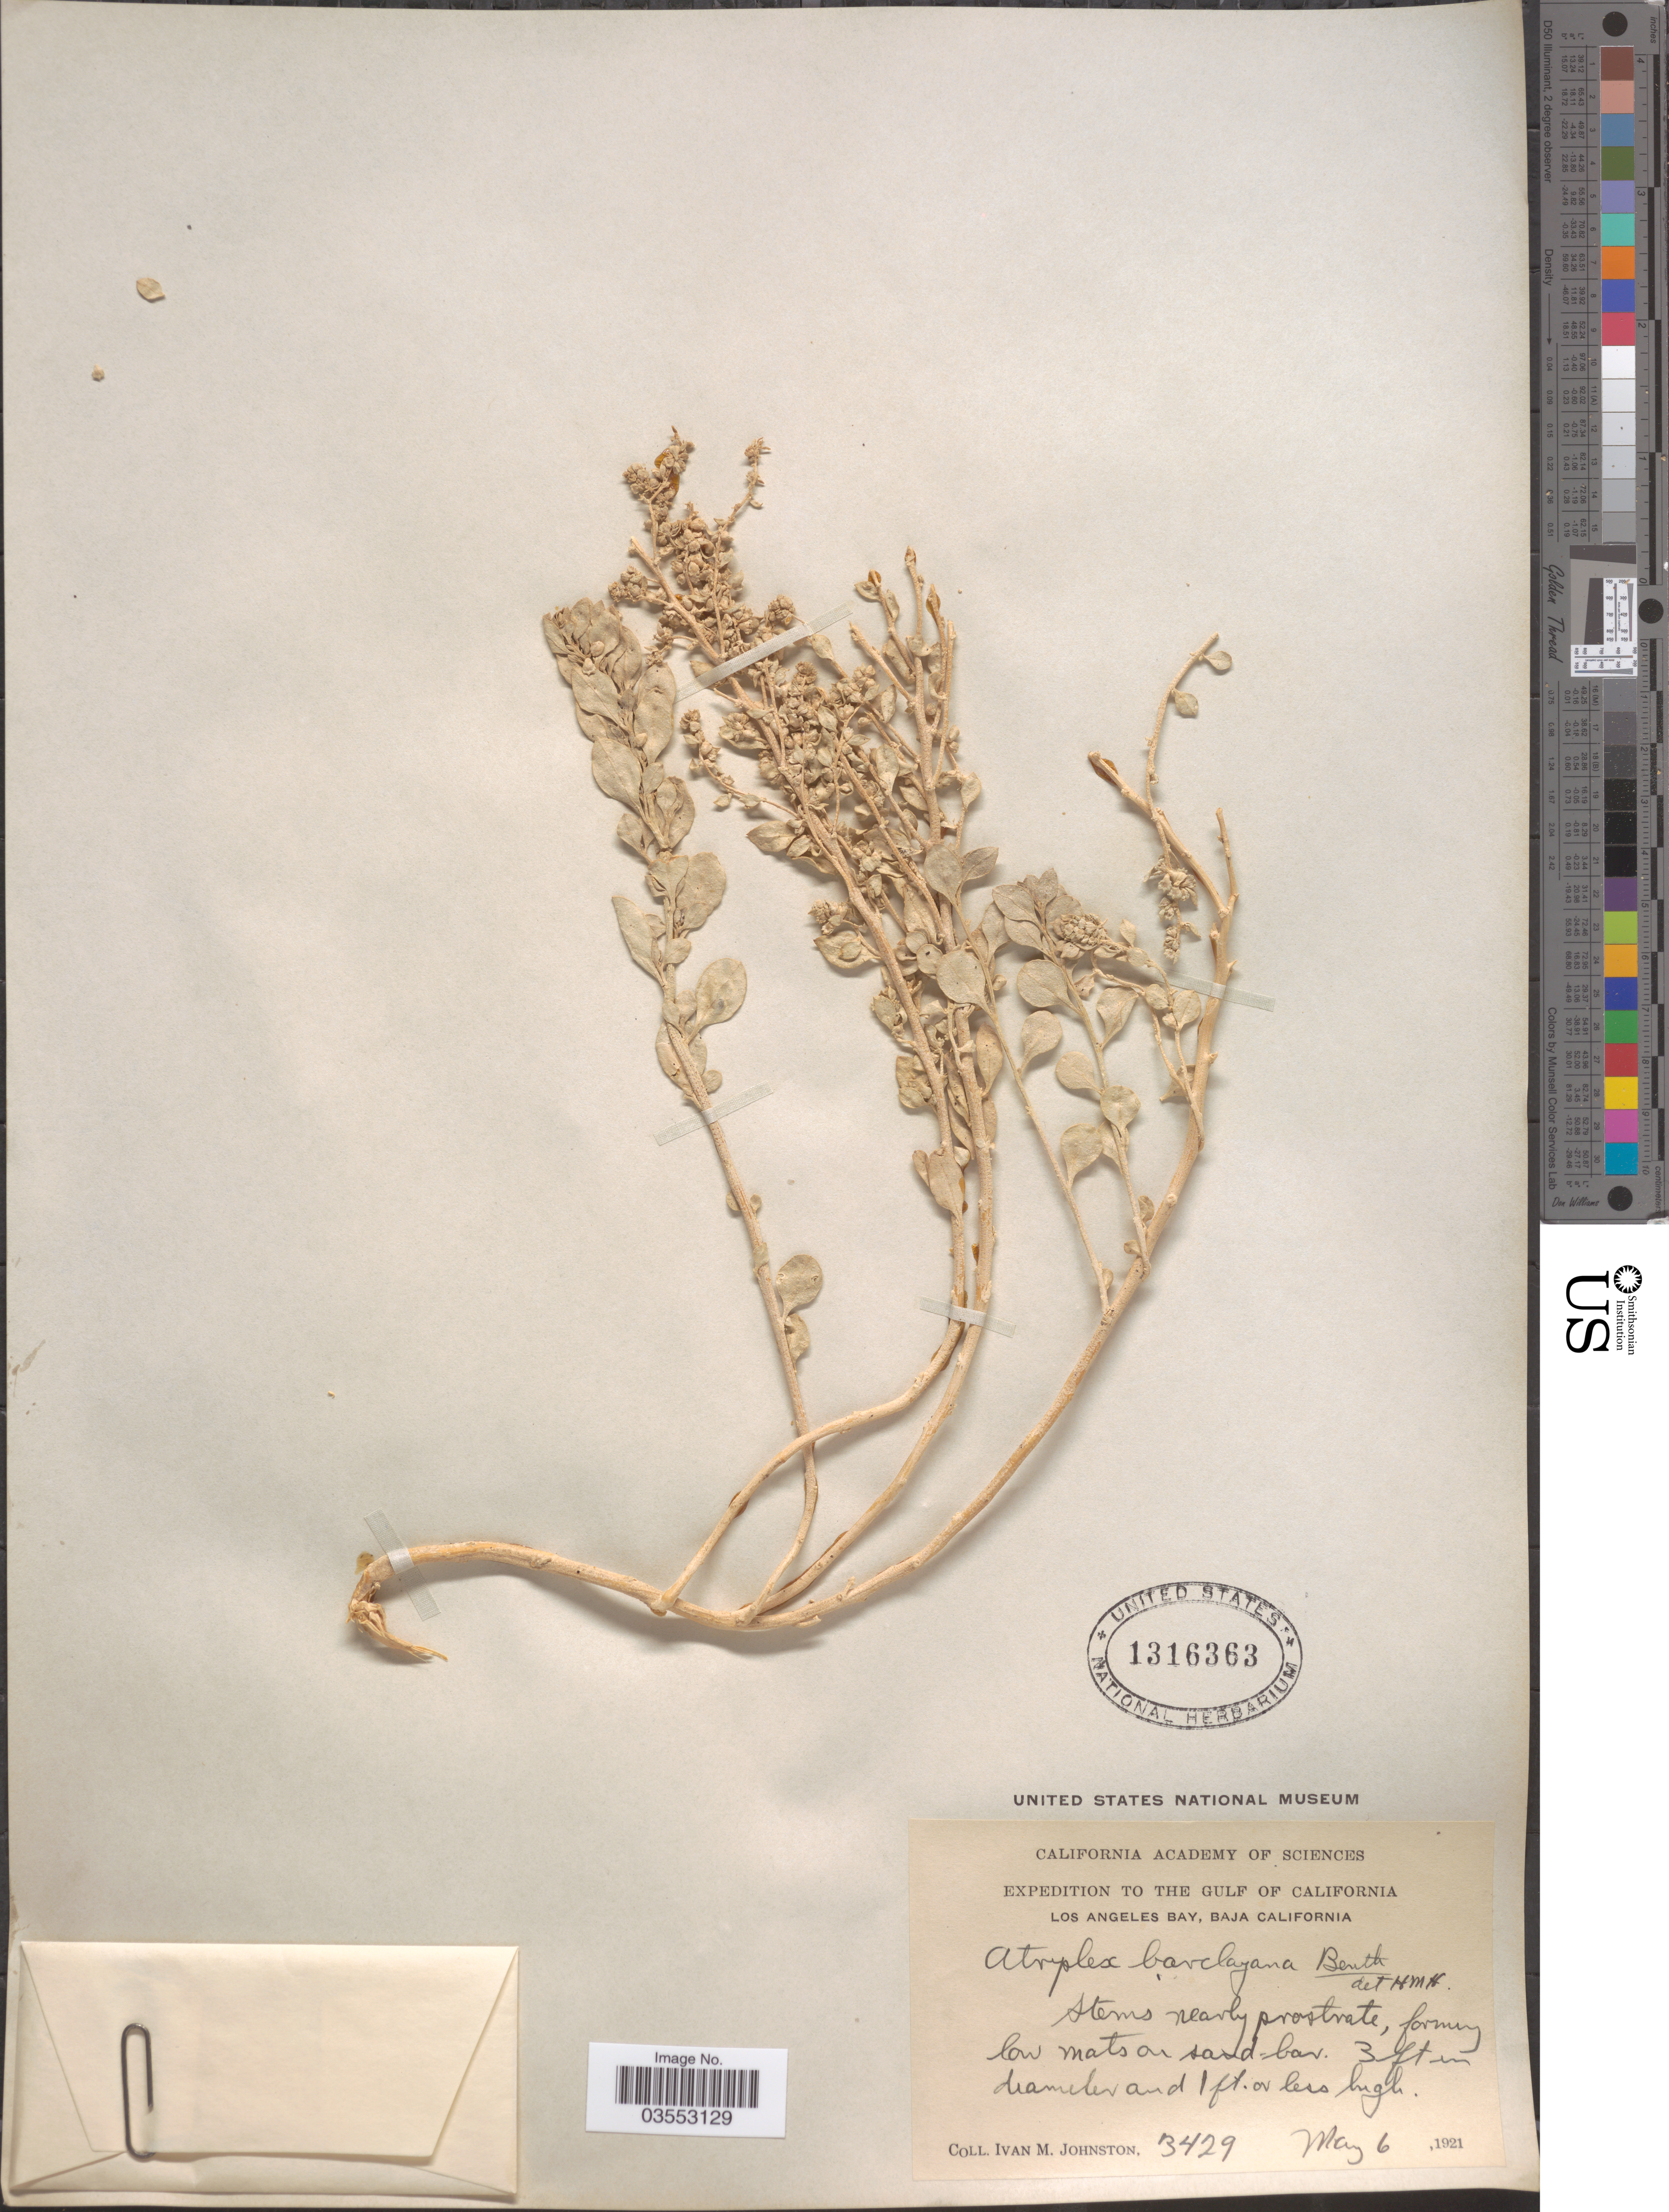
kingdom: Plantae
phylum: Tracheophyta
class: Magnoliopsida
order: Caryophyllales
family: Amaranthaceae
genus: Atriplex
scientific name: Atriplex barclayana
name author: (Benth.) D. Dietr.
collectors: I.M. Johnston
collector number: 3429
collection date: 1921-05-06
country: Mexico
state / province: Baja California Norte / Baja California Sur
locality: The Gulf of California. Los Angeles Bay.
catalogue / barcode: US 1316363